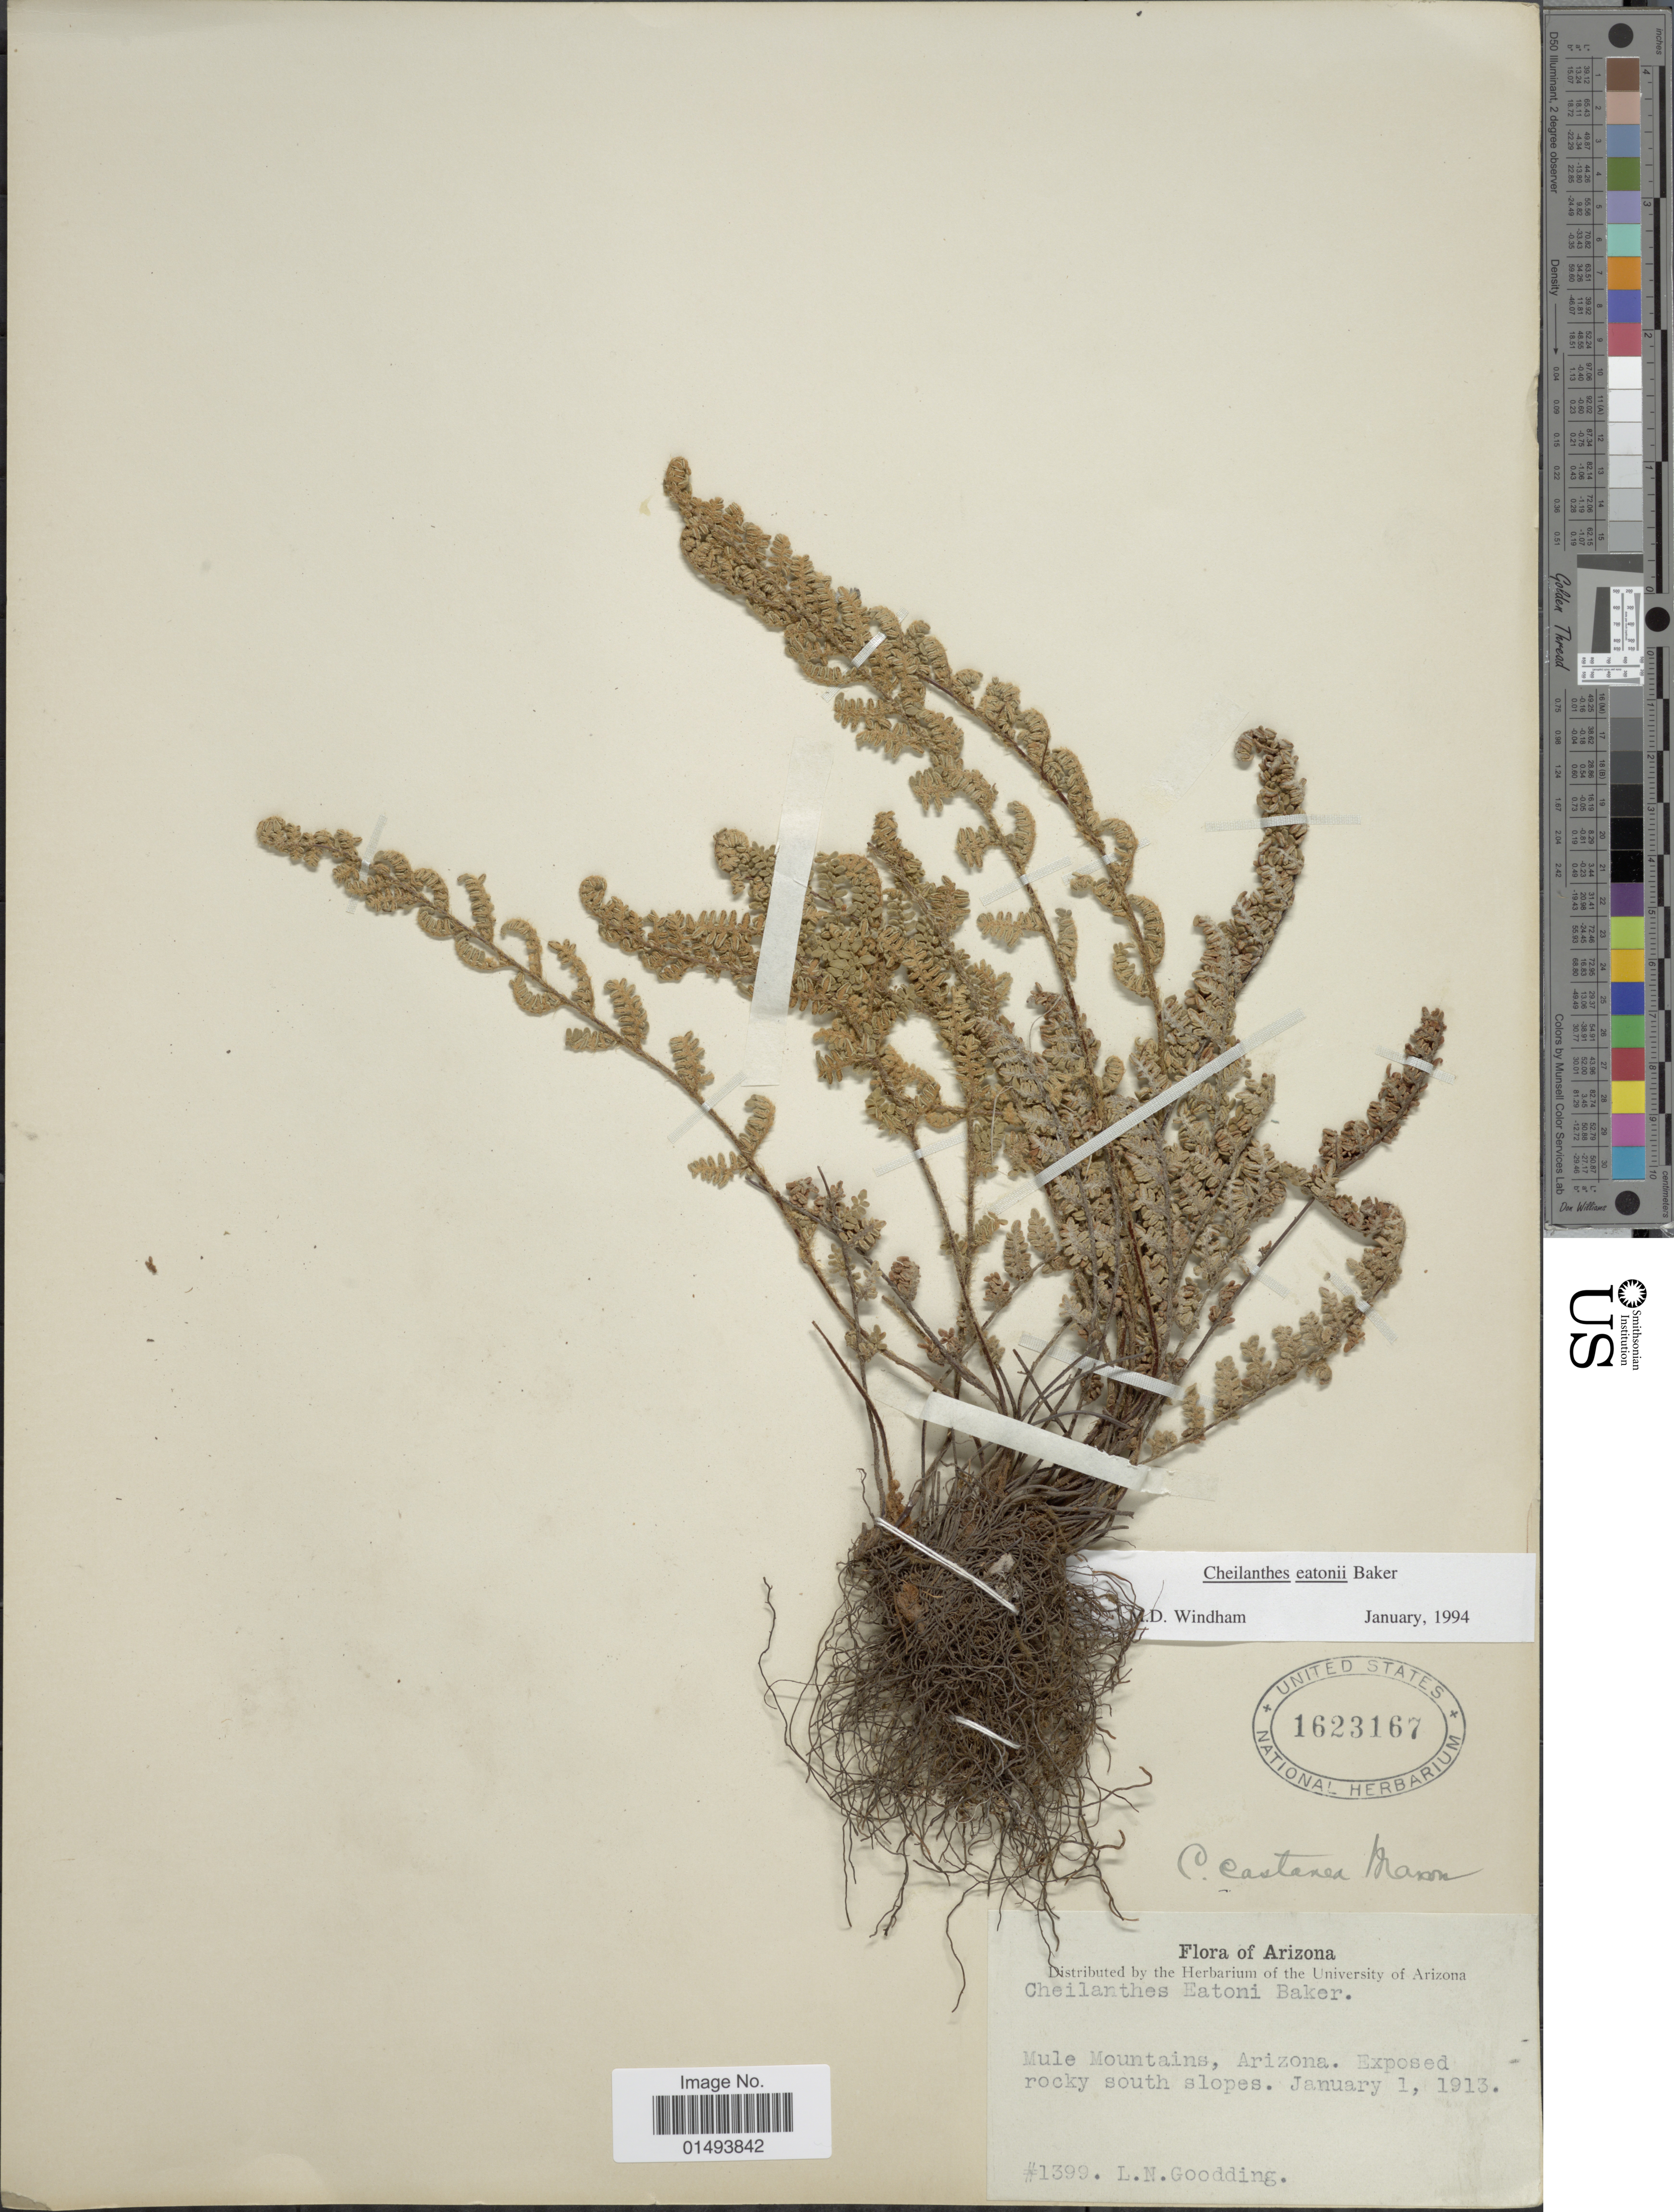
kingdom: Plantae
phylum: Tracheophyta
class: Polypodiopsida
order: Polypodiales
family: Pteridaceae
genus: Myriopteris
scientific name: Myriopteris rufa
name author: Fée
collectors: L. N. Goodding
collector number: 1399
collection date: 1913-01-01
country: United States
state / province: Arizona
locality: Flora of Arizona, Mule Mountains, Arizona. Exposed rocky south slopes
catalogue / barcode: US 1623167